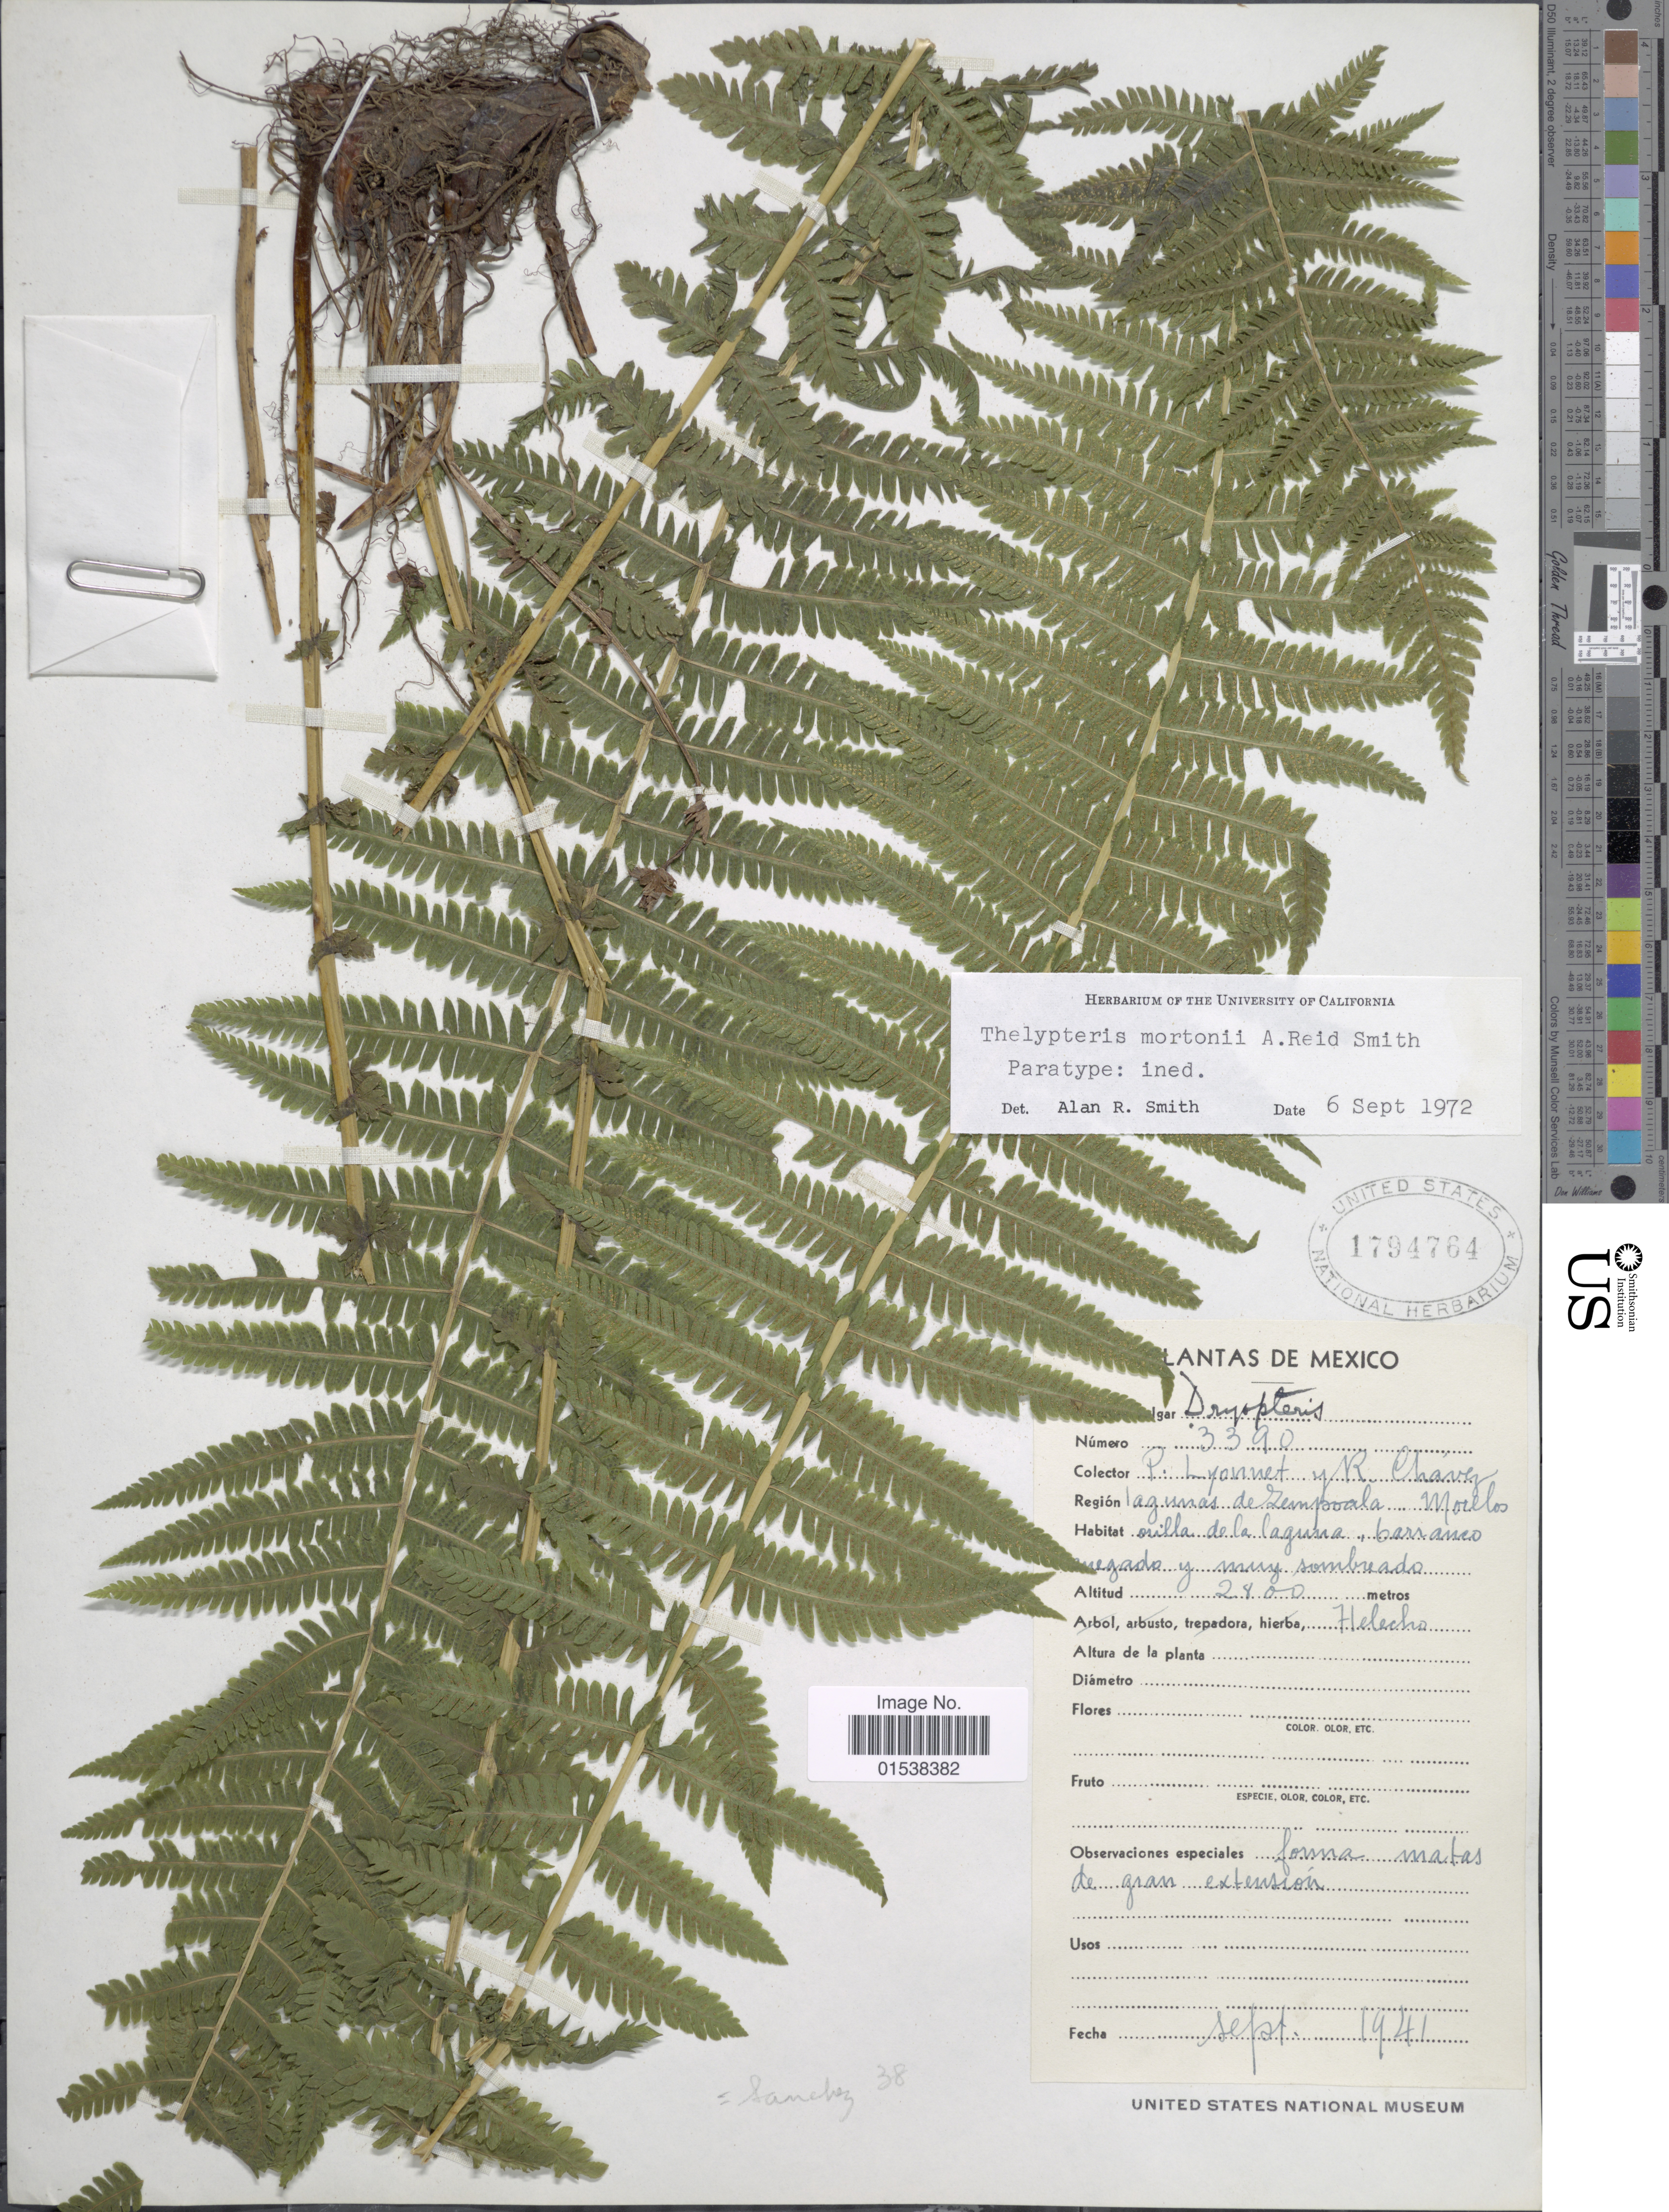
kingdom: Plantae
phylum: Tracheophyta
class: Polypodiopsida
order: Polypodiales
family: Thelypteridaceae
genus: Amauropelta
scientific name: Amauropelta mortonii (A.R. Sm.) comb. nov., ined 2015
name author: (A.R. Sm.)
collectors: P. Lyonnet & R. Chávez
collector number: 3390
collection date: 1941-09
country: Mexico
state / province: Morelos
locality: Laguna de Zempoala, Morelos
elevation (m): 2800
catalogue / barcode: US 1794764